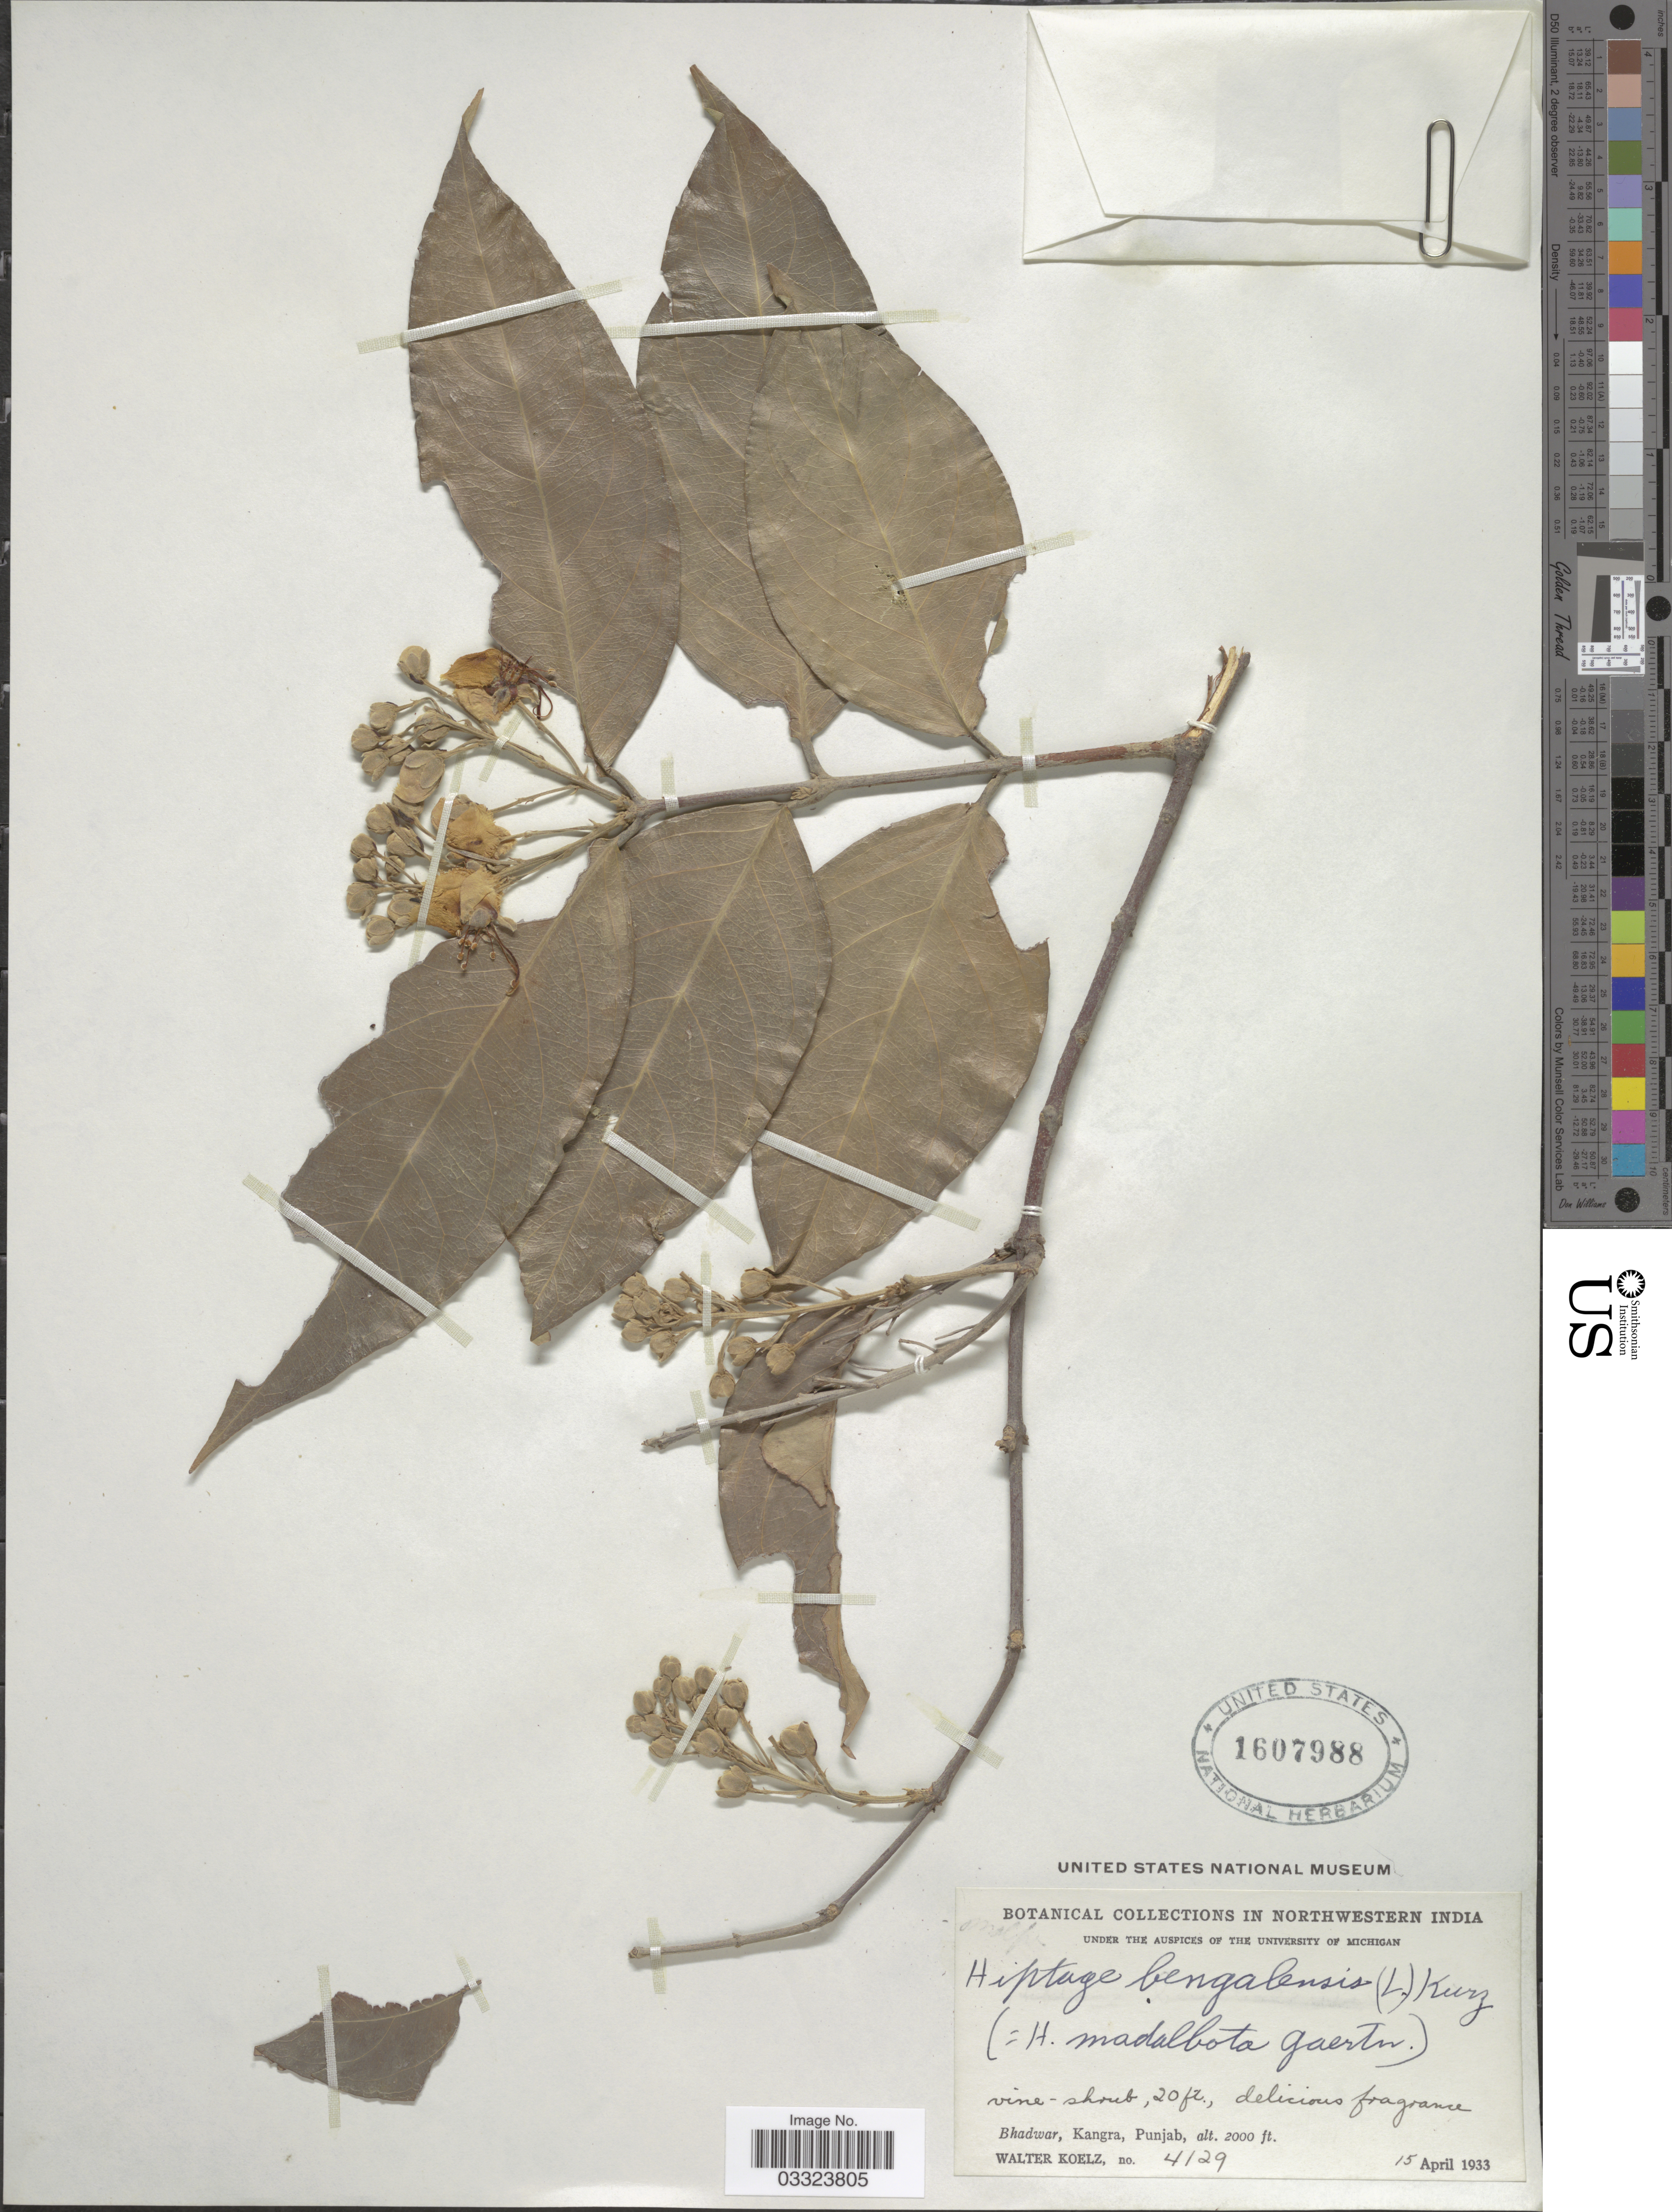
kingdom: Plantae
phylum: Tracheophyta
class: Magnoliopsida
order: Malpighiales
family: Malpighiaceae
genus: Hiptage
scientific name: Hiptage benghalensis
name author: (L.) Kurz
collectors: W. N. Koelz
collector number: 4129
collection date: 1933-04-15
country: India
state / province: Punjab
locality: Northwestern India. Bhadwar, Kangra.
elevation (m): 610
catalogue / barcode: US 1607988